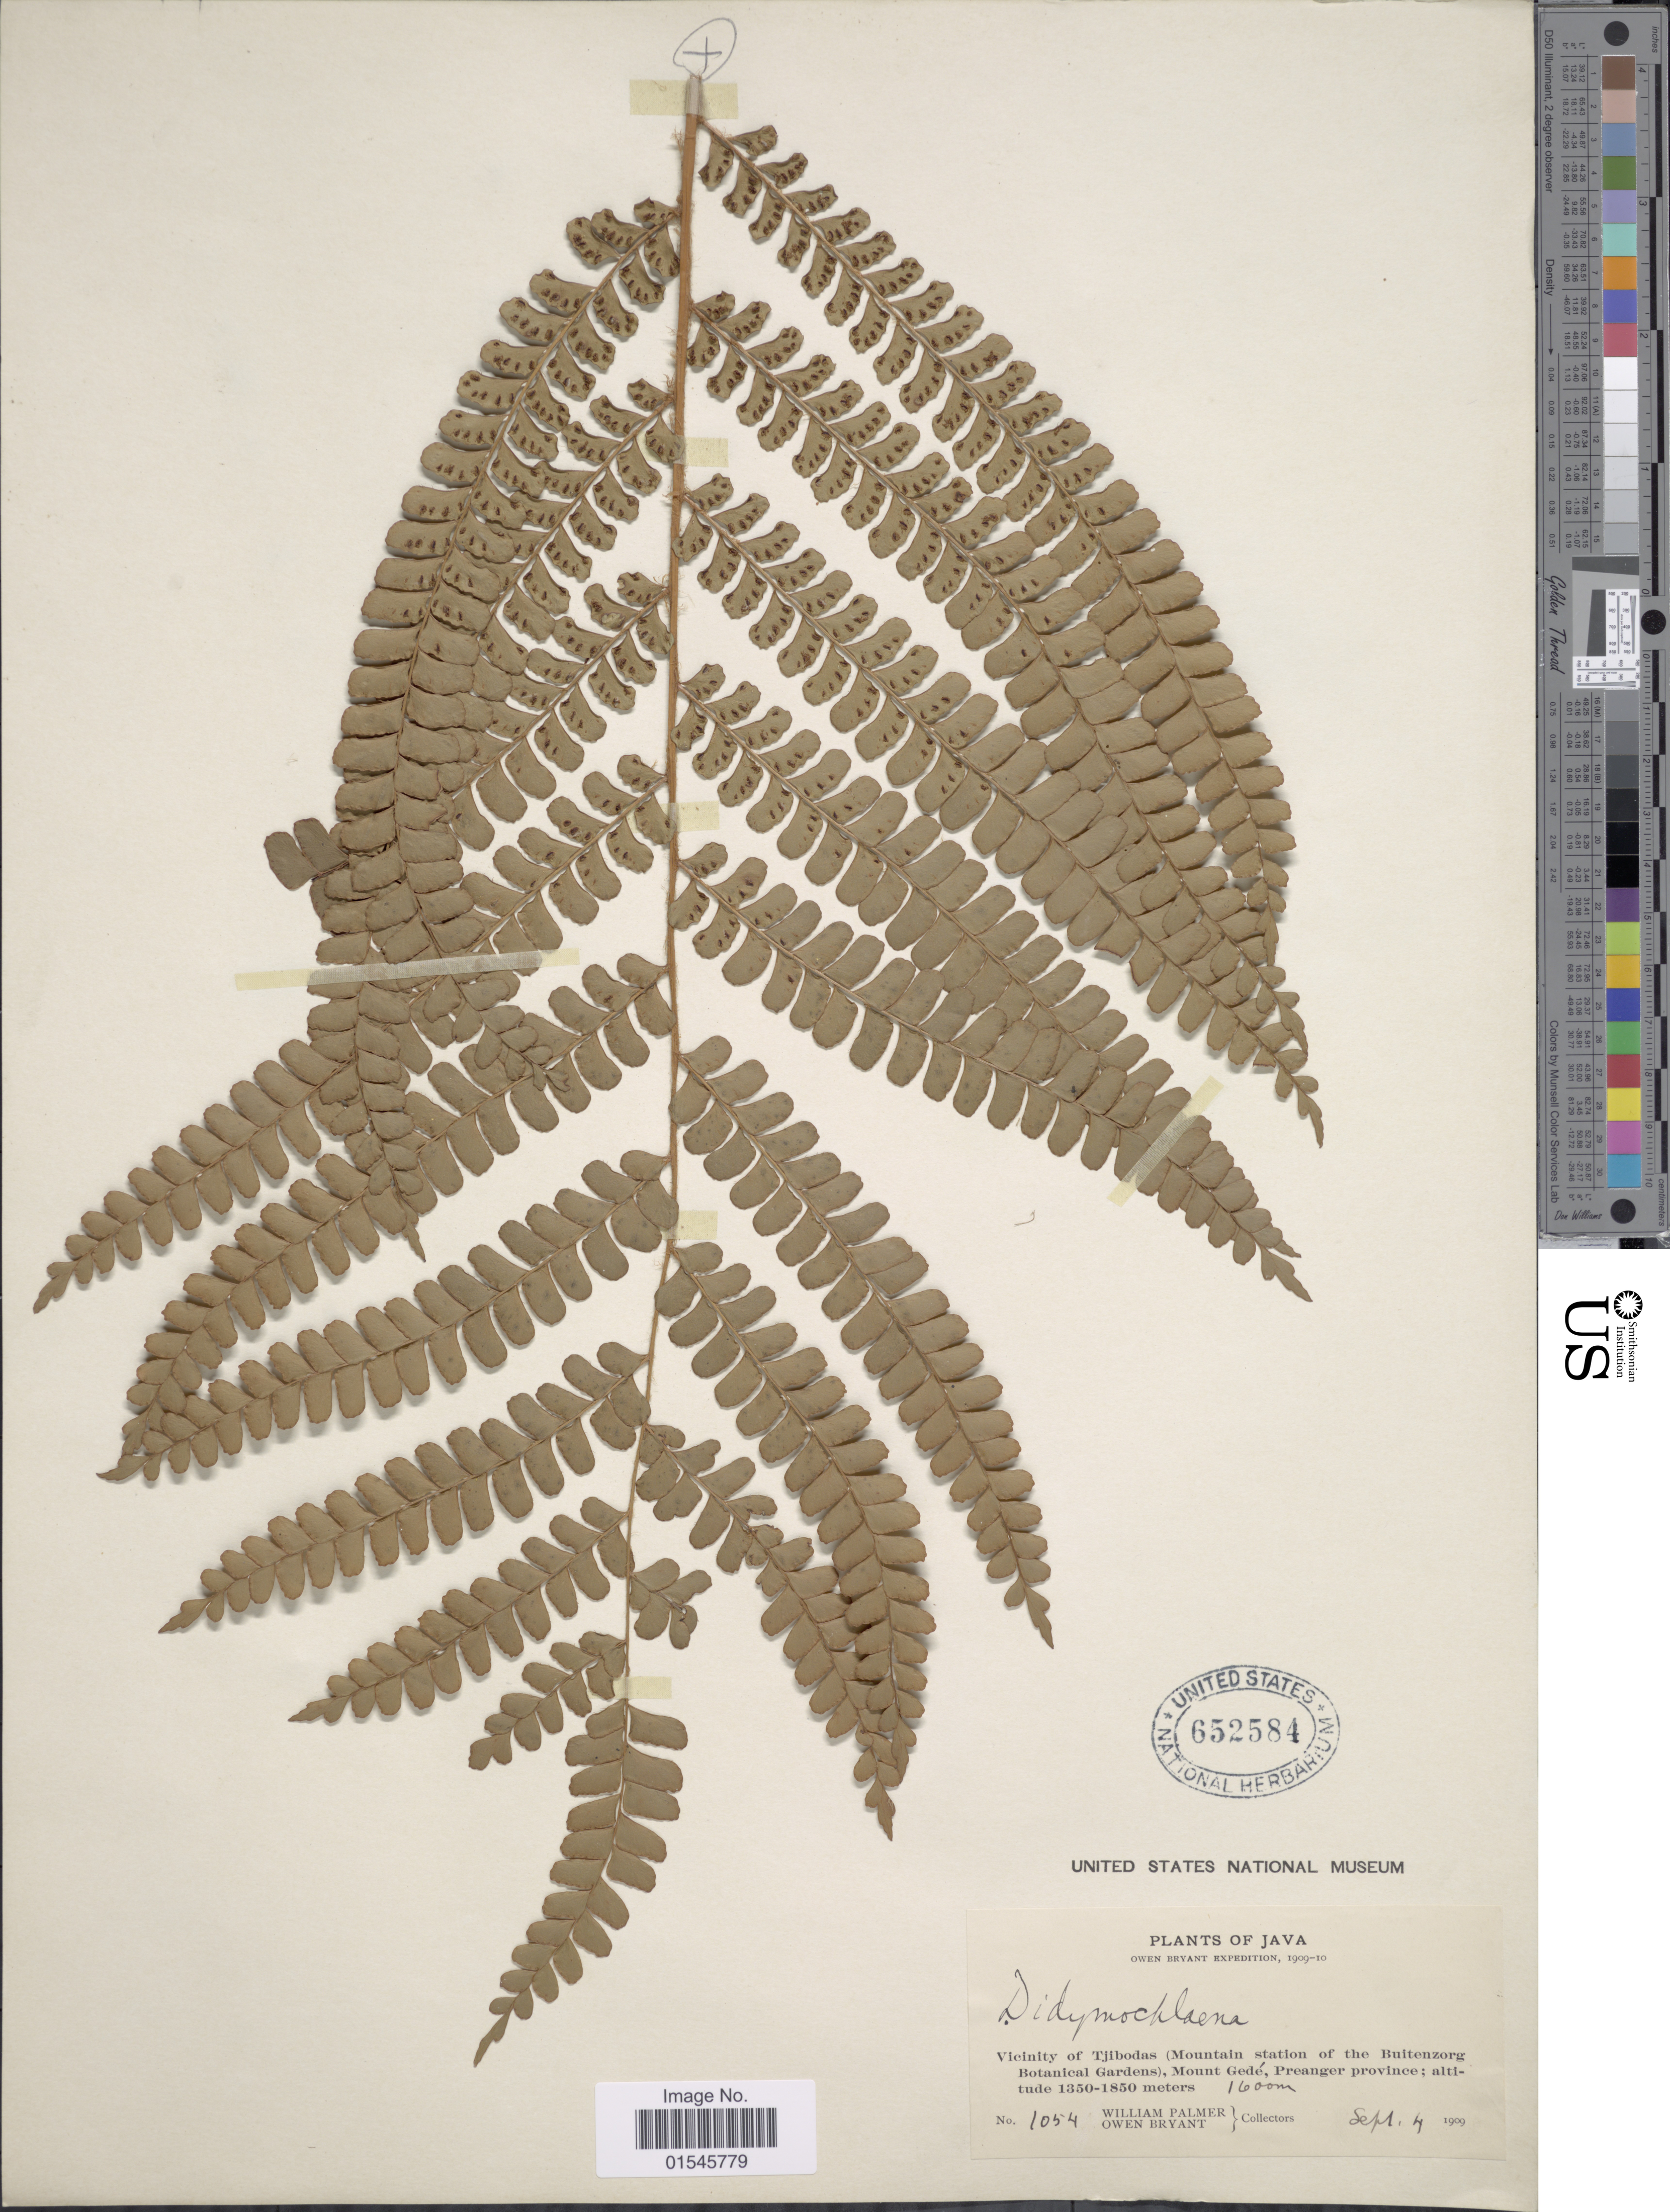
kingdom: Plantae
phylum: Tracheophyta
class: Polypodiopsida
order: Polypodiales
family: Didymochlaenaceae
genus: Didymochlaena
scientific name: Didymochlaena truncatula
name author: (Sw.) J. Sm.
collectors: W. Palmer & O. Bryant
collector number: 1054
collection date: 1909-09-04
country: Indonesia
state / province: Java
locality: Vicinity of Tjibodas (mountain station of the Buitenzorg Botanical Gardens), Mount Gedé, Preanger province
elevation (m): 411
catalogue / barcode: US 652584